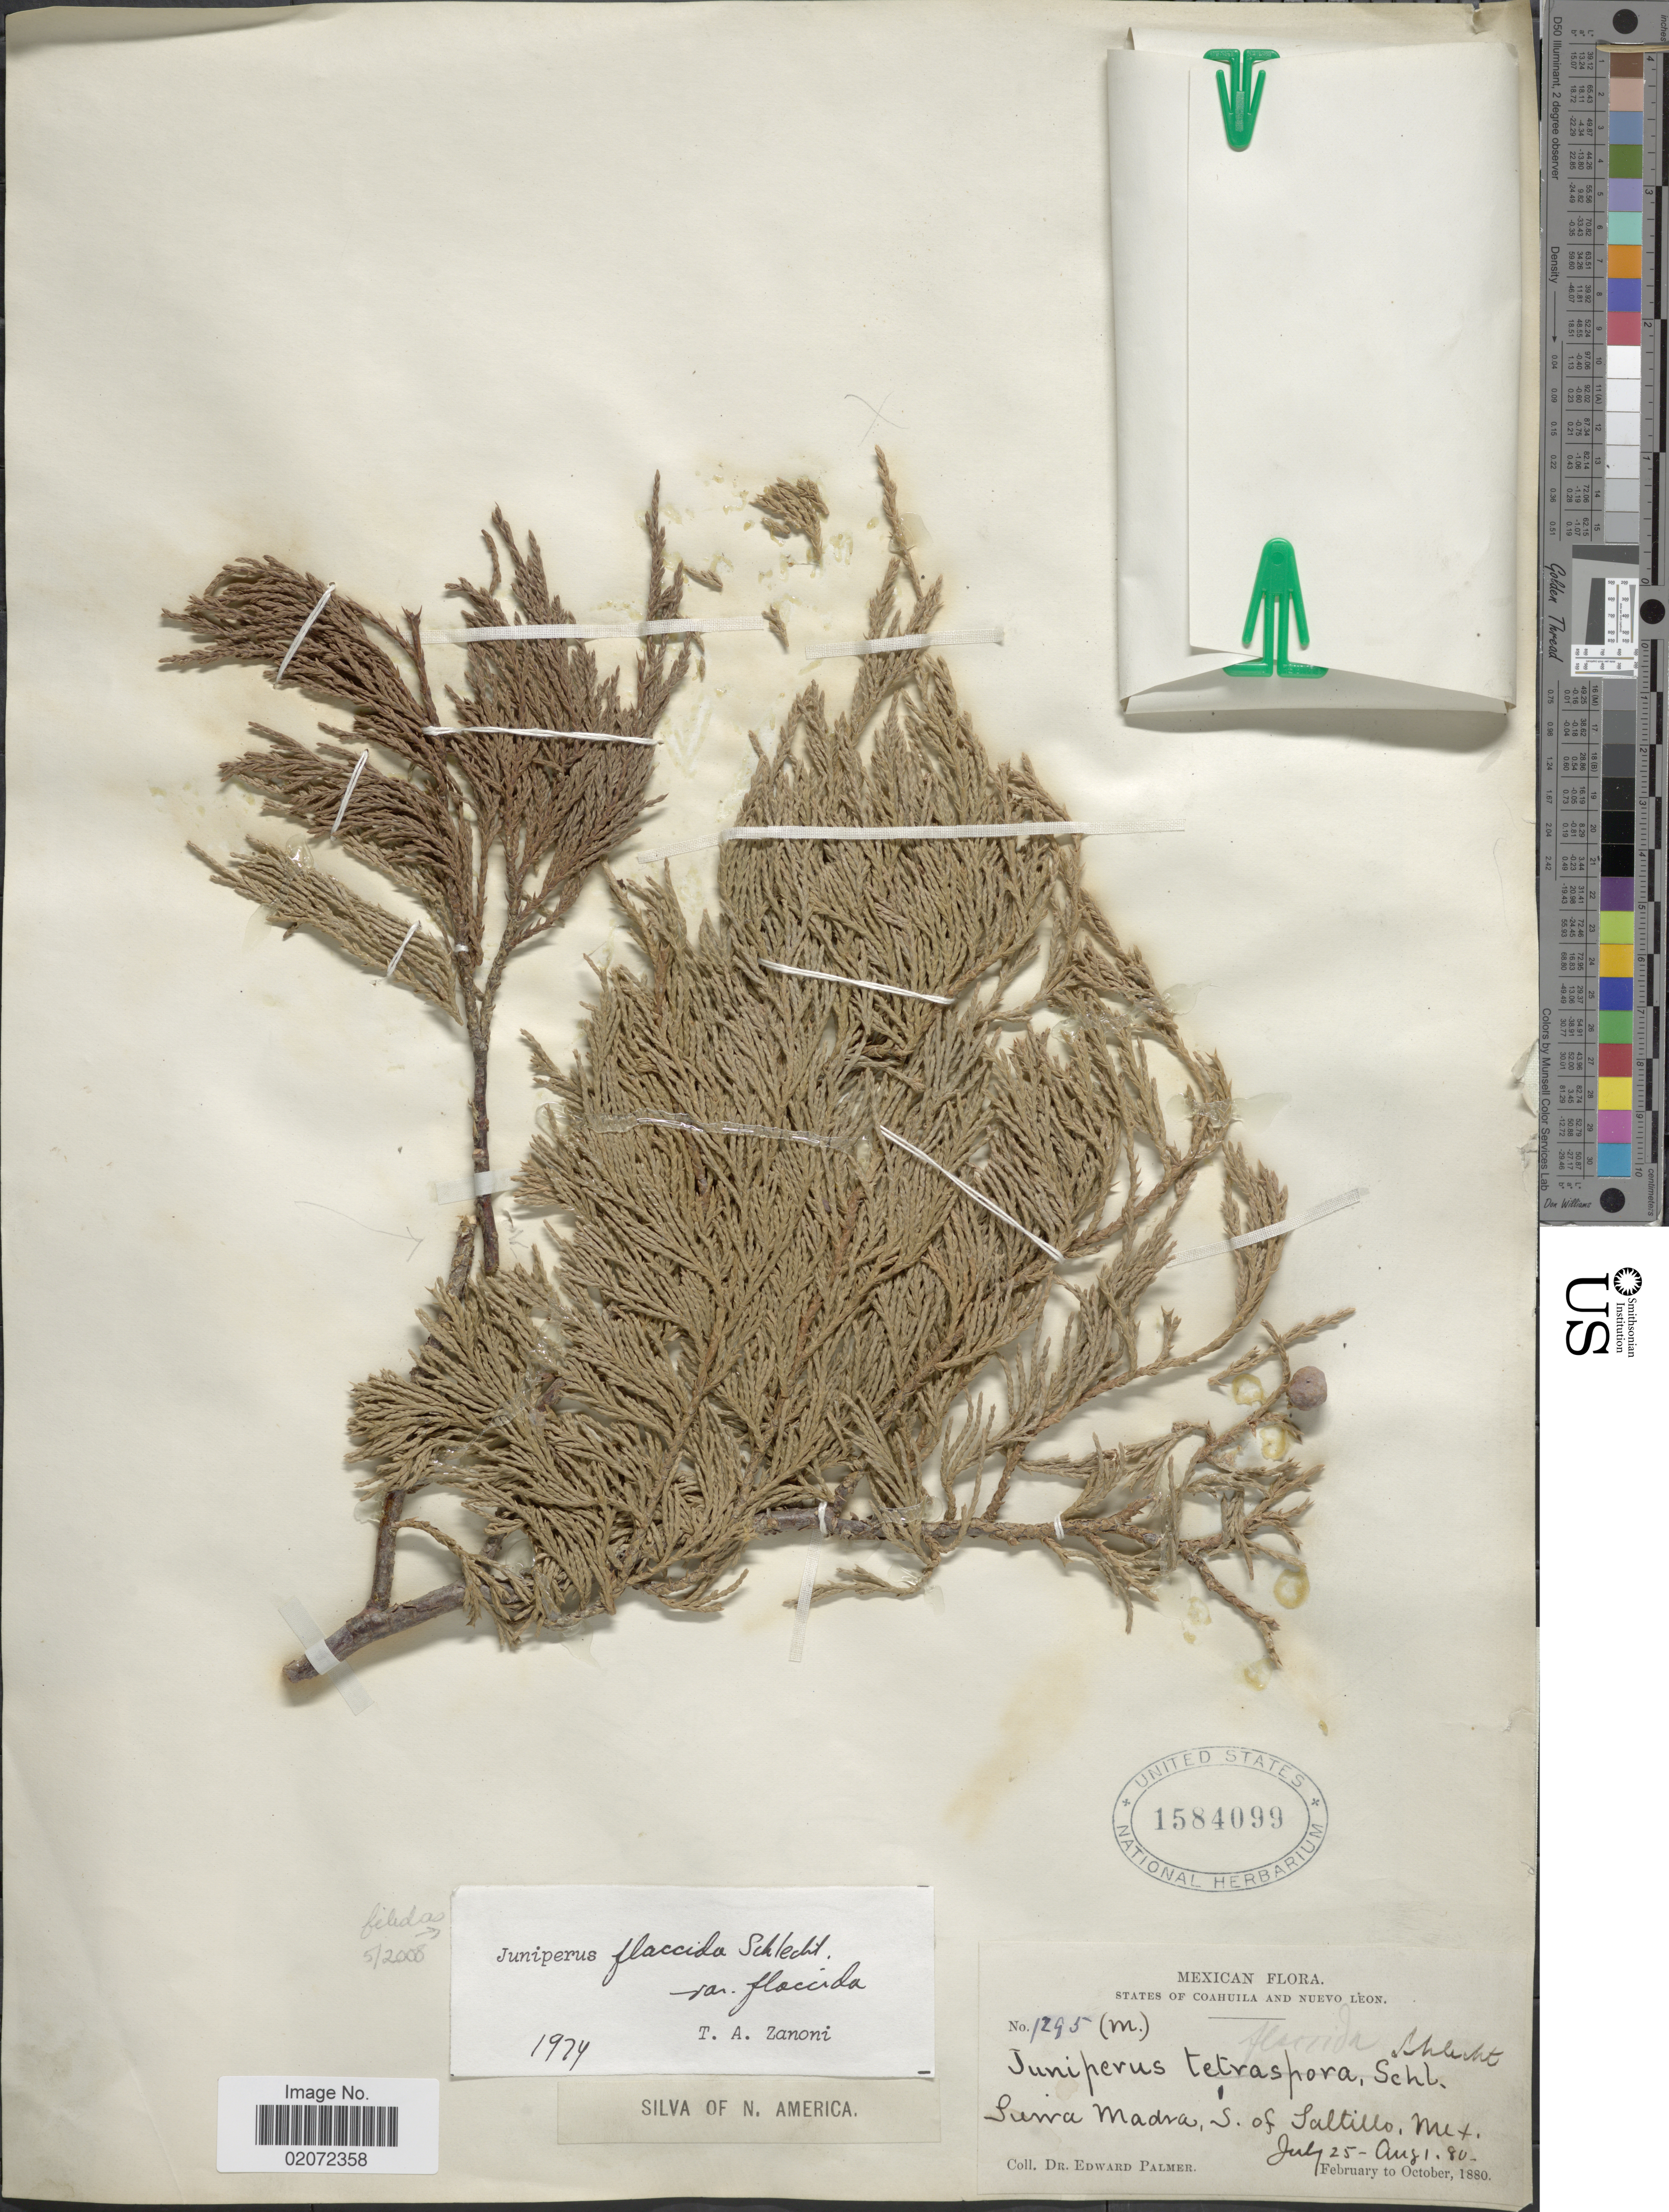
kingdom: Plantae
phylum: Tracheophyta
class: Pinopsida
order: Pinales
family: Cupressaceae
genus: Juniperus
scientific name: Juniperus flaccida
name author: Schltdl.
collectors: E. Palmer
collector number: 1295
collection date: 1880-07-25/1880-08-01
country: Mexico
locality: States of Coahuila and Nuevo Leon. Sierra Madra, S. of Saltillo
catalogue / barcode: US 1584099